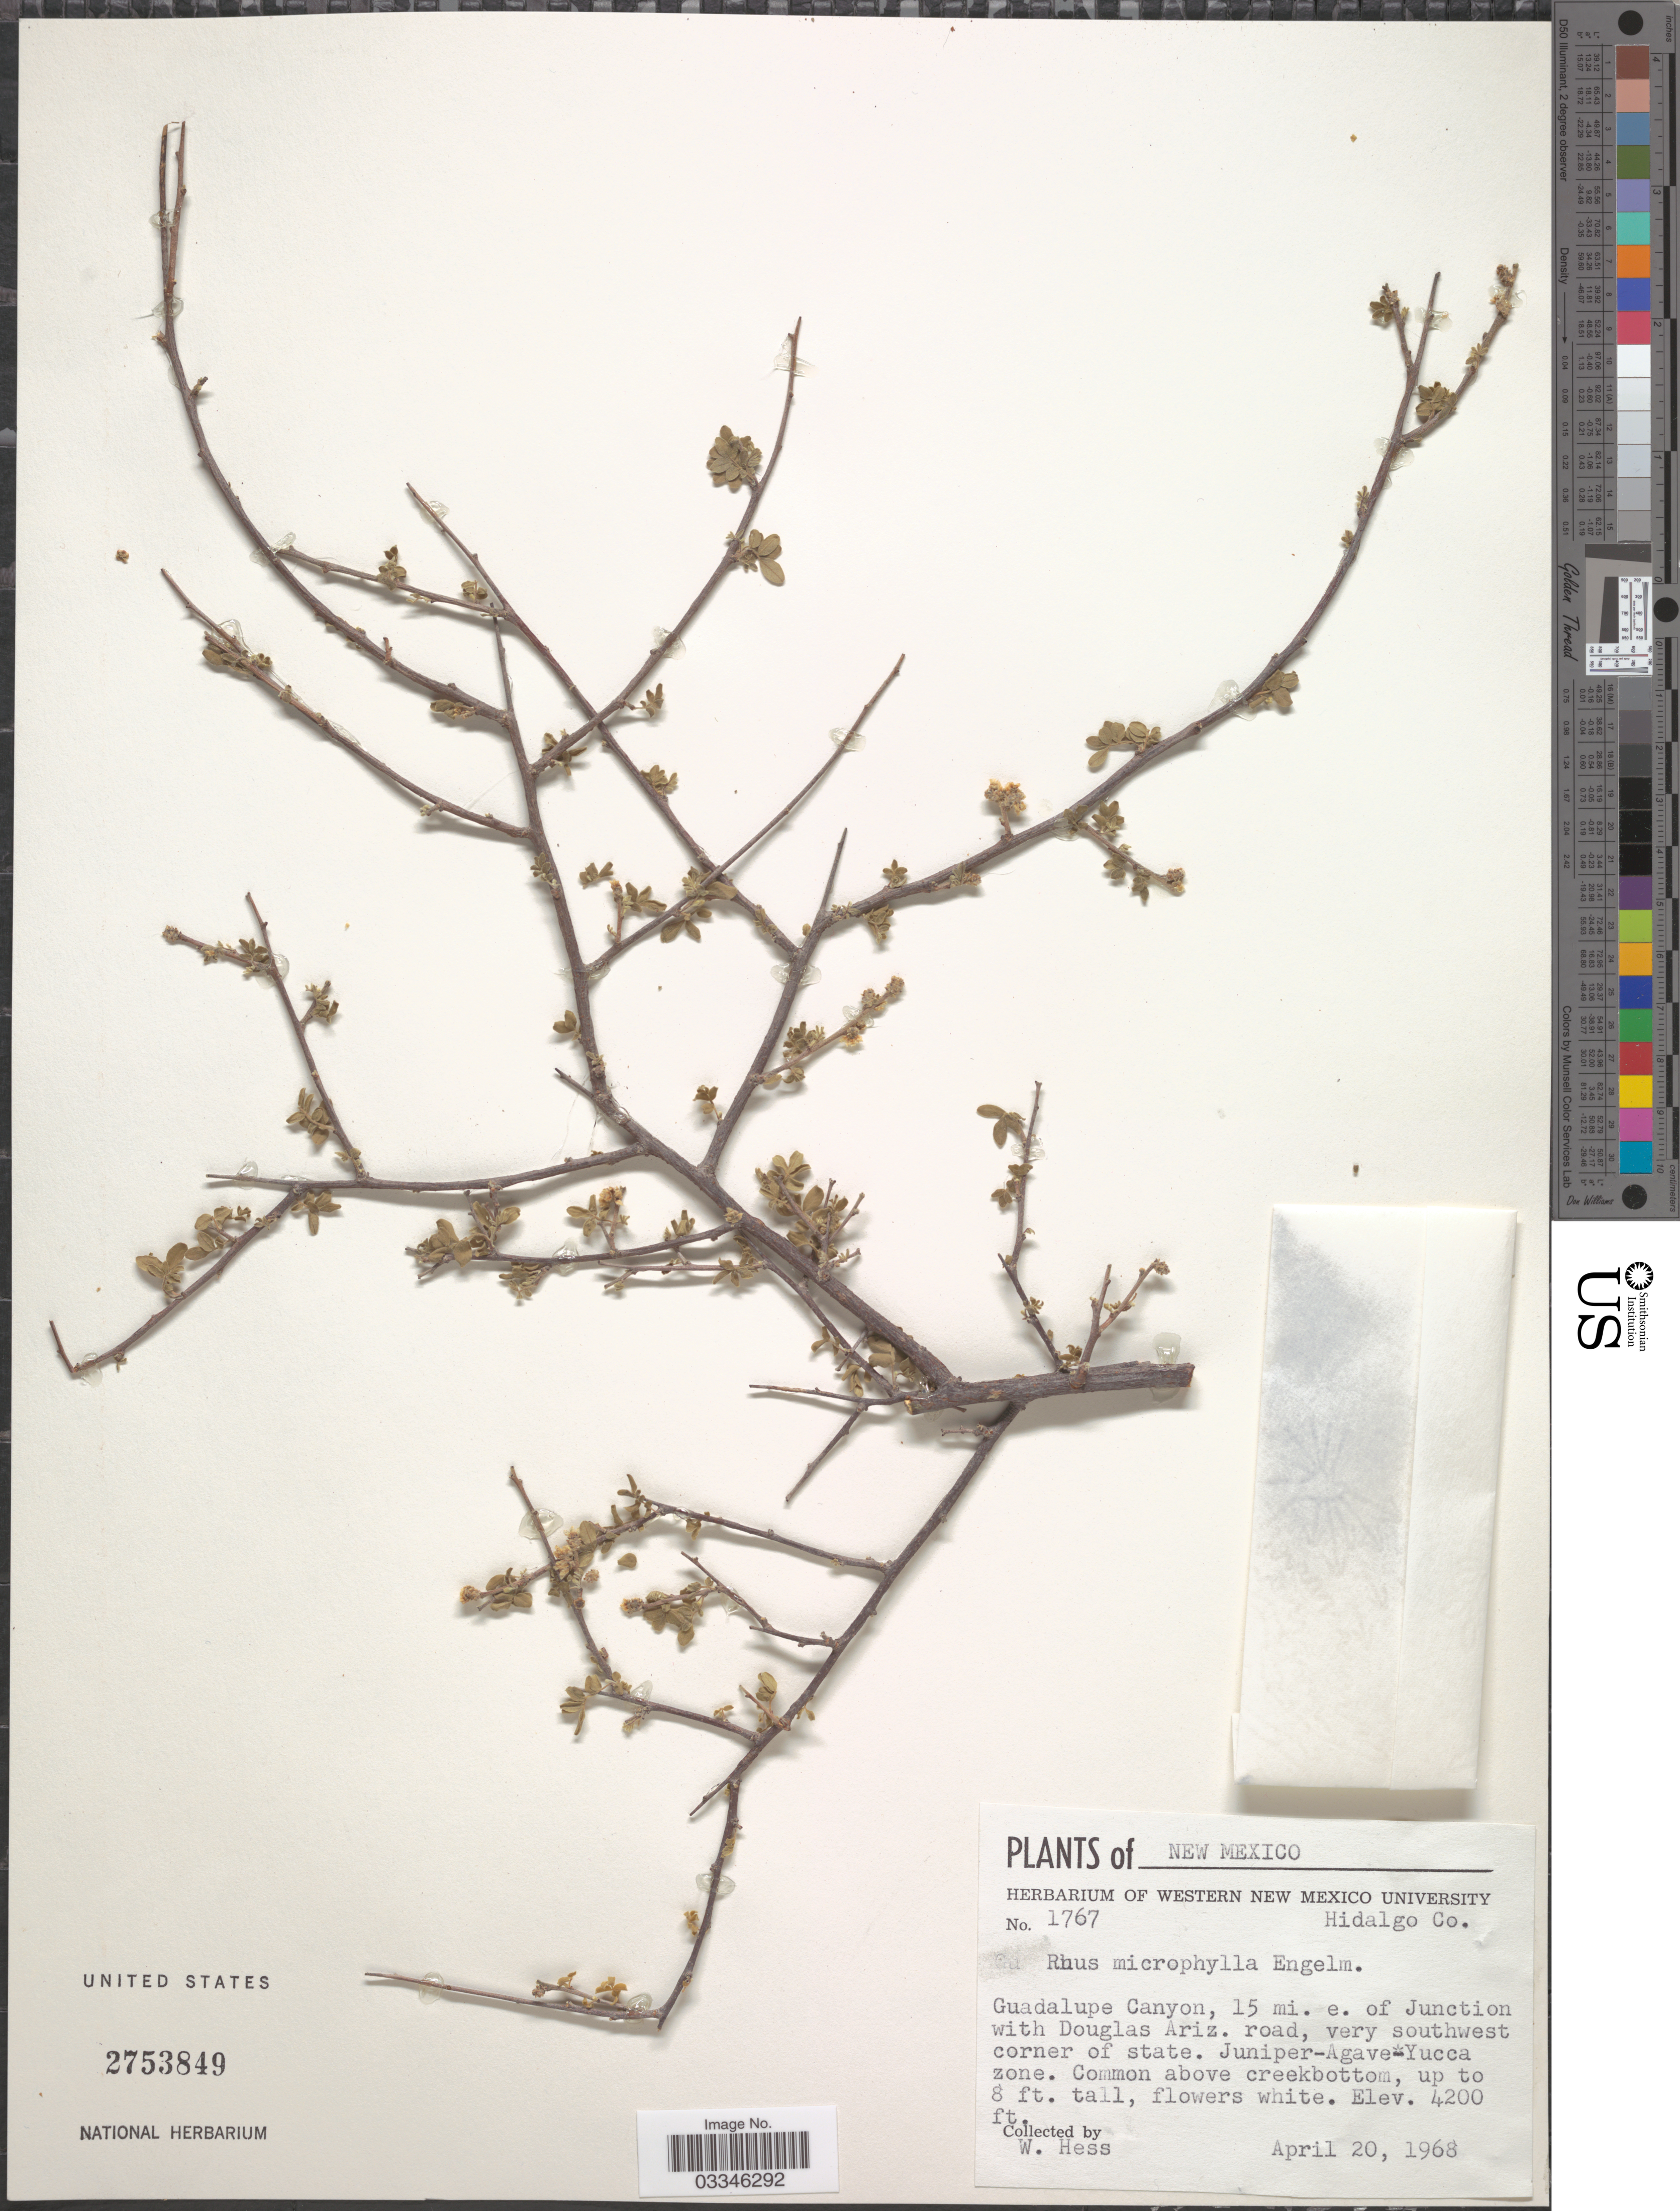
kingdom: Plantae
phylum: Tracheophyta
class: Magnoliopsida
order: Sapindales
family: Anacardiaceae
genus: Rhus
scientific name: Rhus microphylla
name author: Engelm.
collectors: W. Hess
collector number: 1767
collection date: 1968-04-20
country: United States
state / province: New Mexico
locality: Hidalgo Co. Guadalupe Canyon, 15 mi. e. of Junction with Douglas Ariz. road, very southwest corner of state. Juniper-Agave-Yucca zone.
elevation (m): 1280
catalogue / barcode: US 2753849